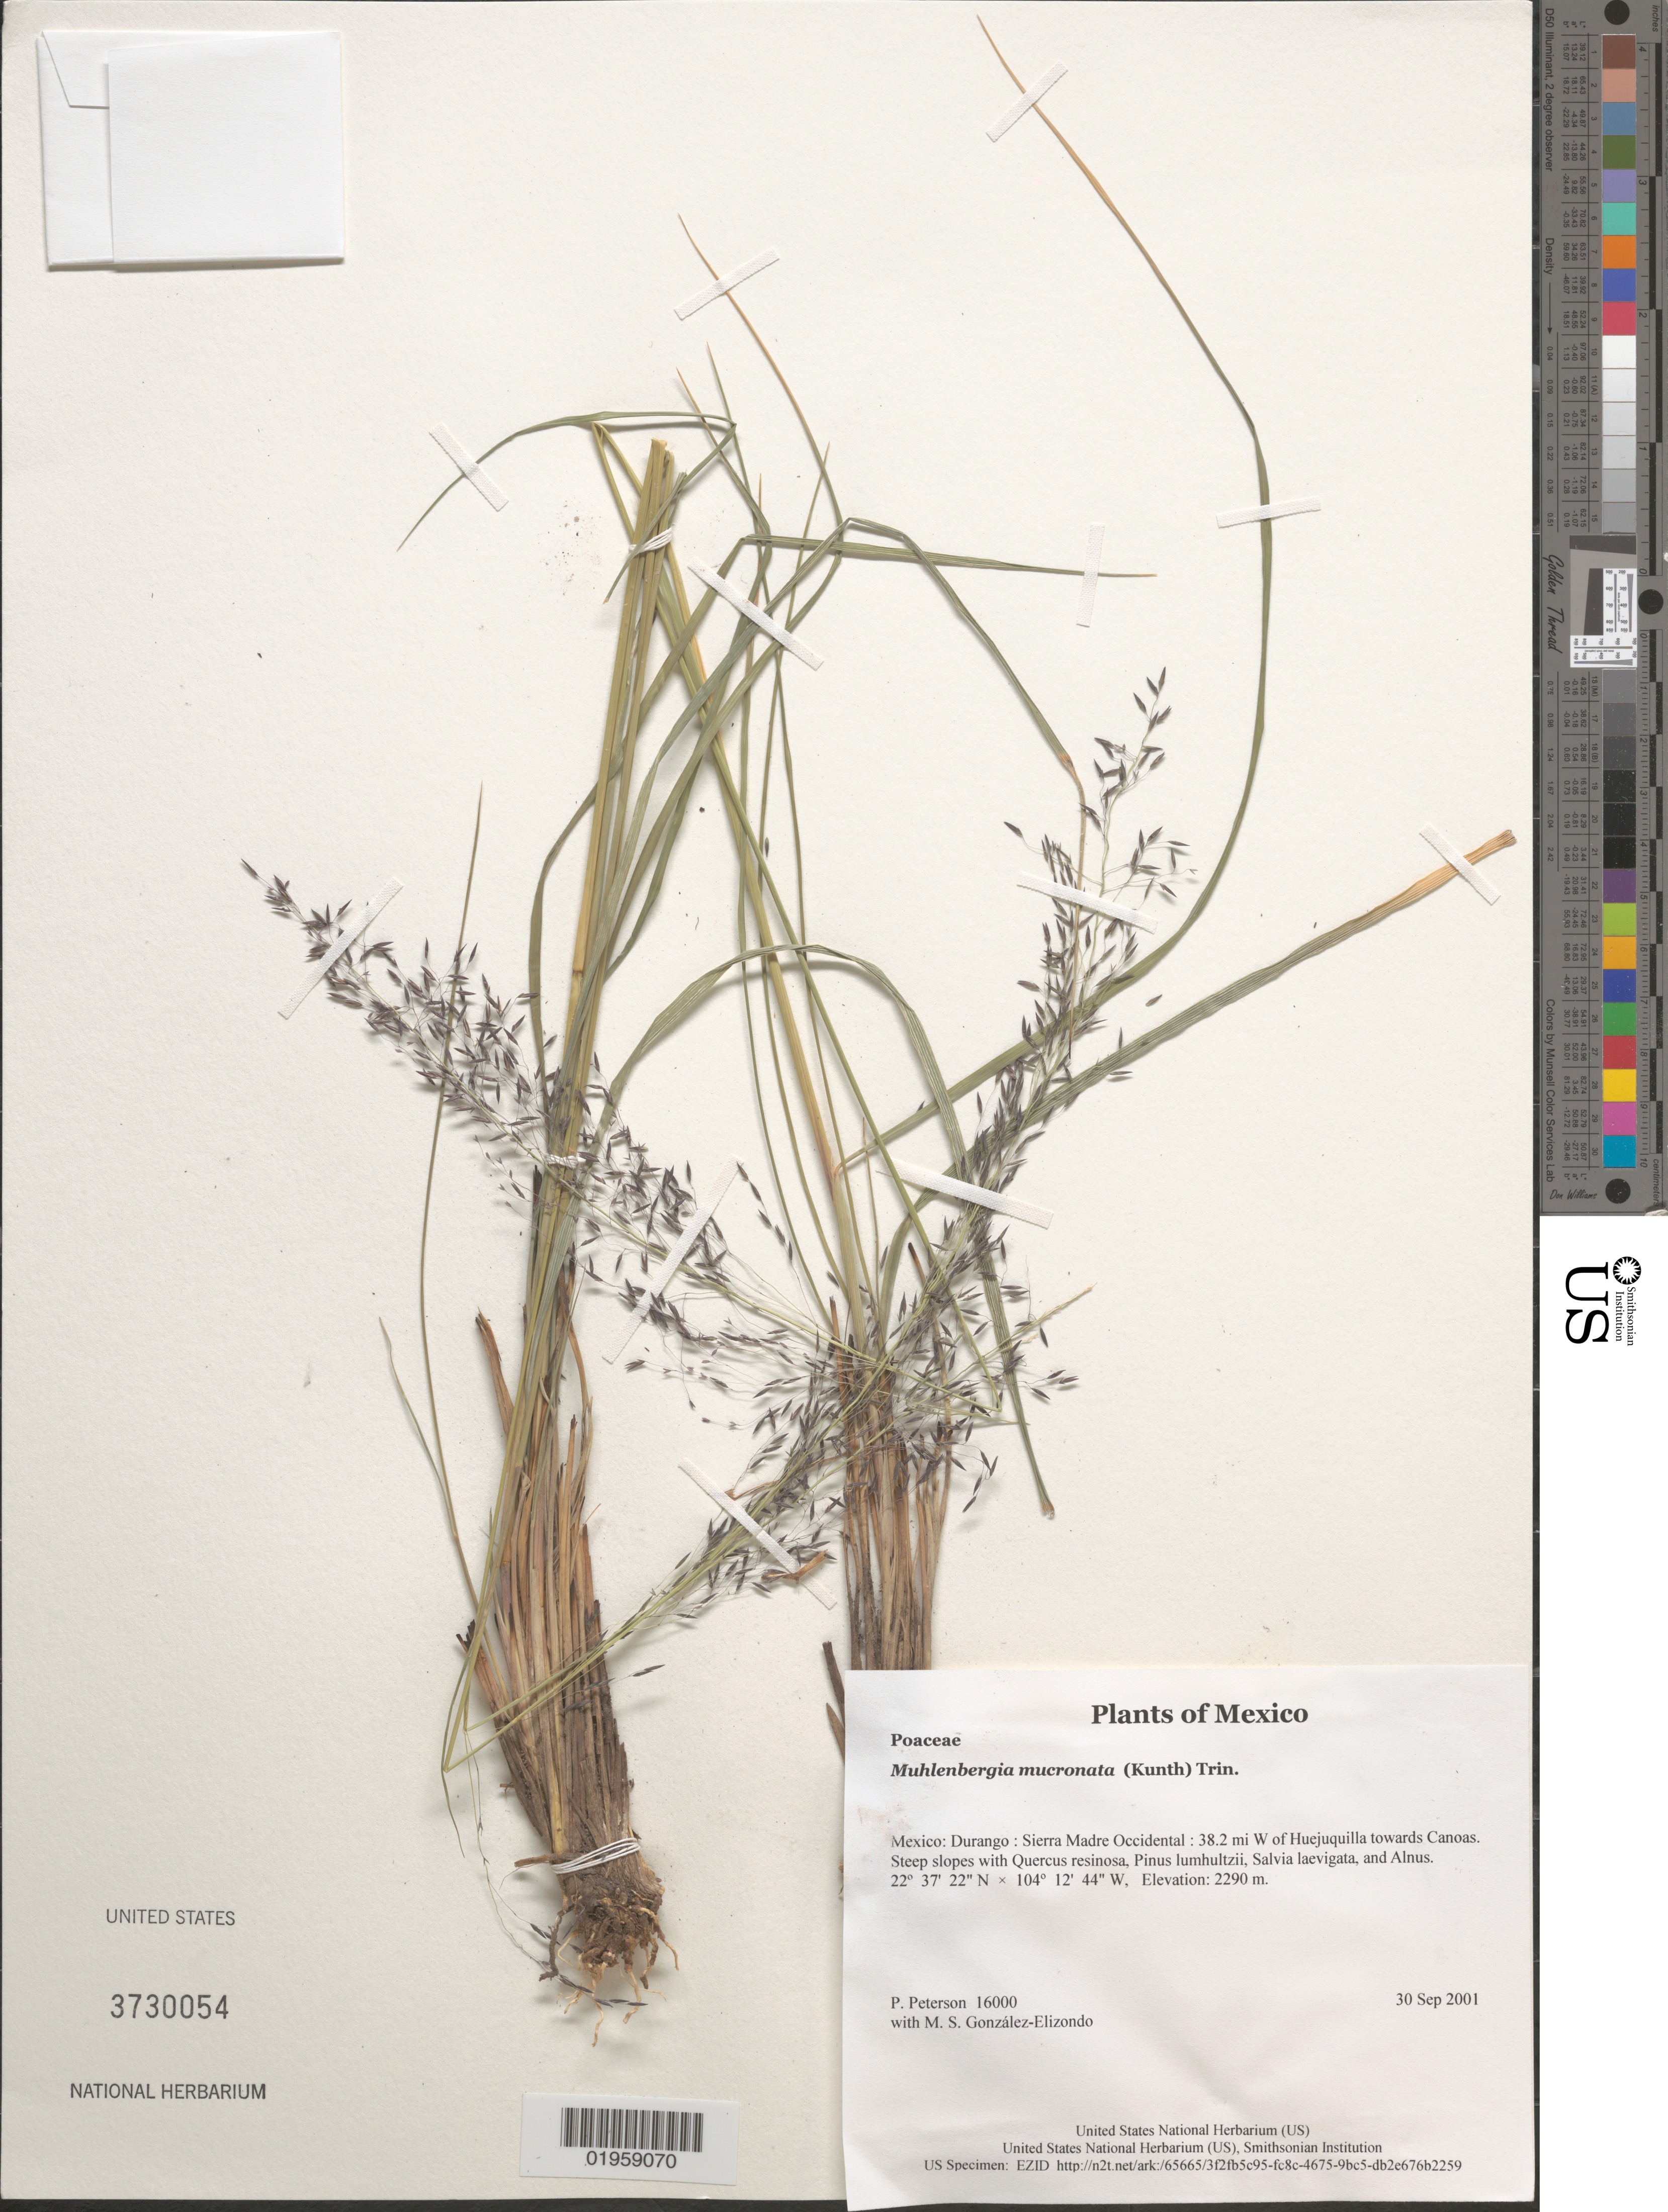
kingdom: Plantae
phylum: Tracheophyta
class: Liliopsida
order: Poales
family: Poaceae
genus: Muhlenbergia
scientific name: Muhlenbergia mucronata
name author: (Kunth) Trin.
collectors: P. M. Peterson & M. S. González-Elizondo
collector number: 16000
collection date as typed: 30 Sep 2001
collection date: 2001-09-30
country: Mexico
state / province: Durango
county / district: Sierra Madre Occidental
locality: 38.2 mi W of Huejuquilla towards Canoas. Steep slopes with Quercus resinosa, Pinus lumhultzii, Salvia laevigata, and Alnus.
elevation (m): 2290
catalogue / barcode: US 3730054